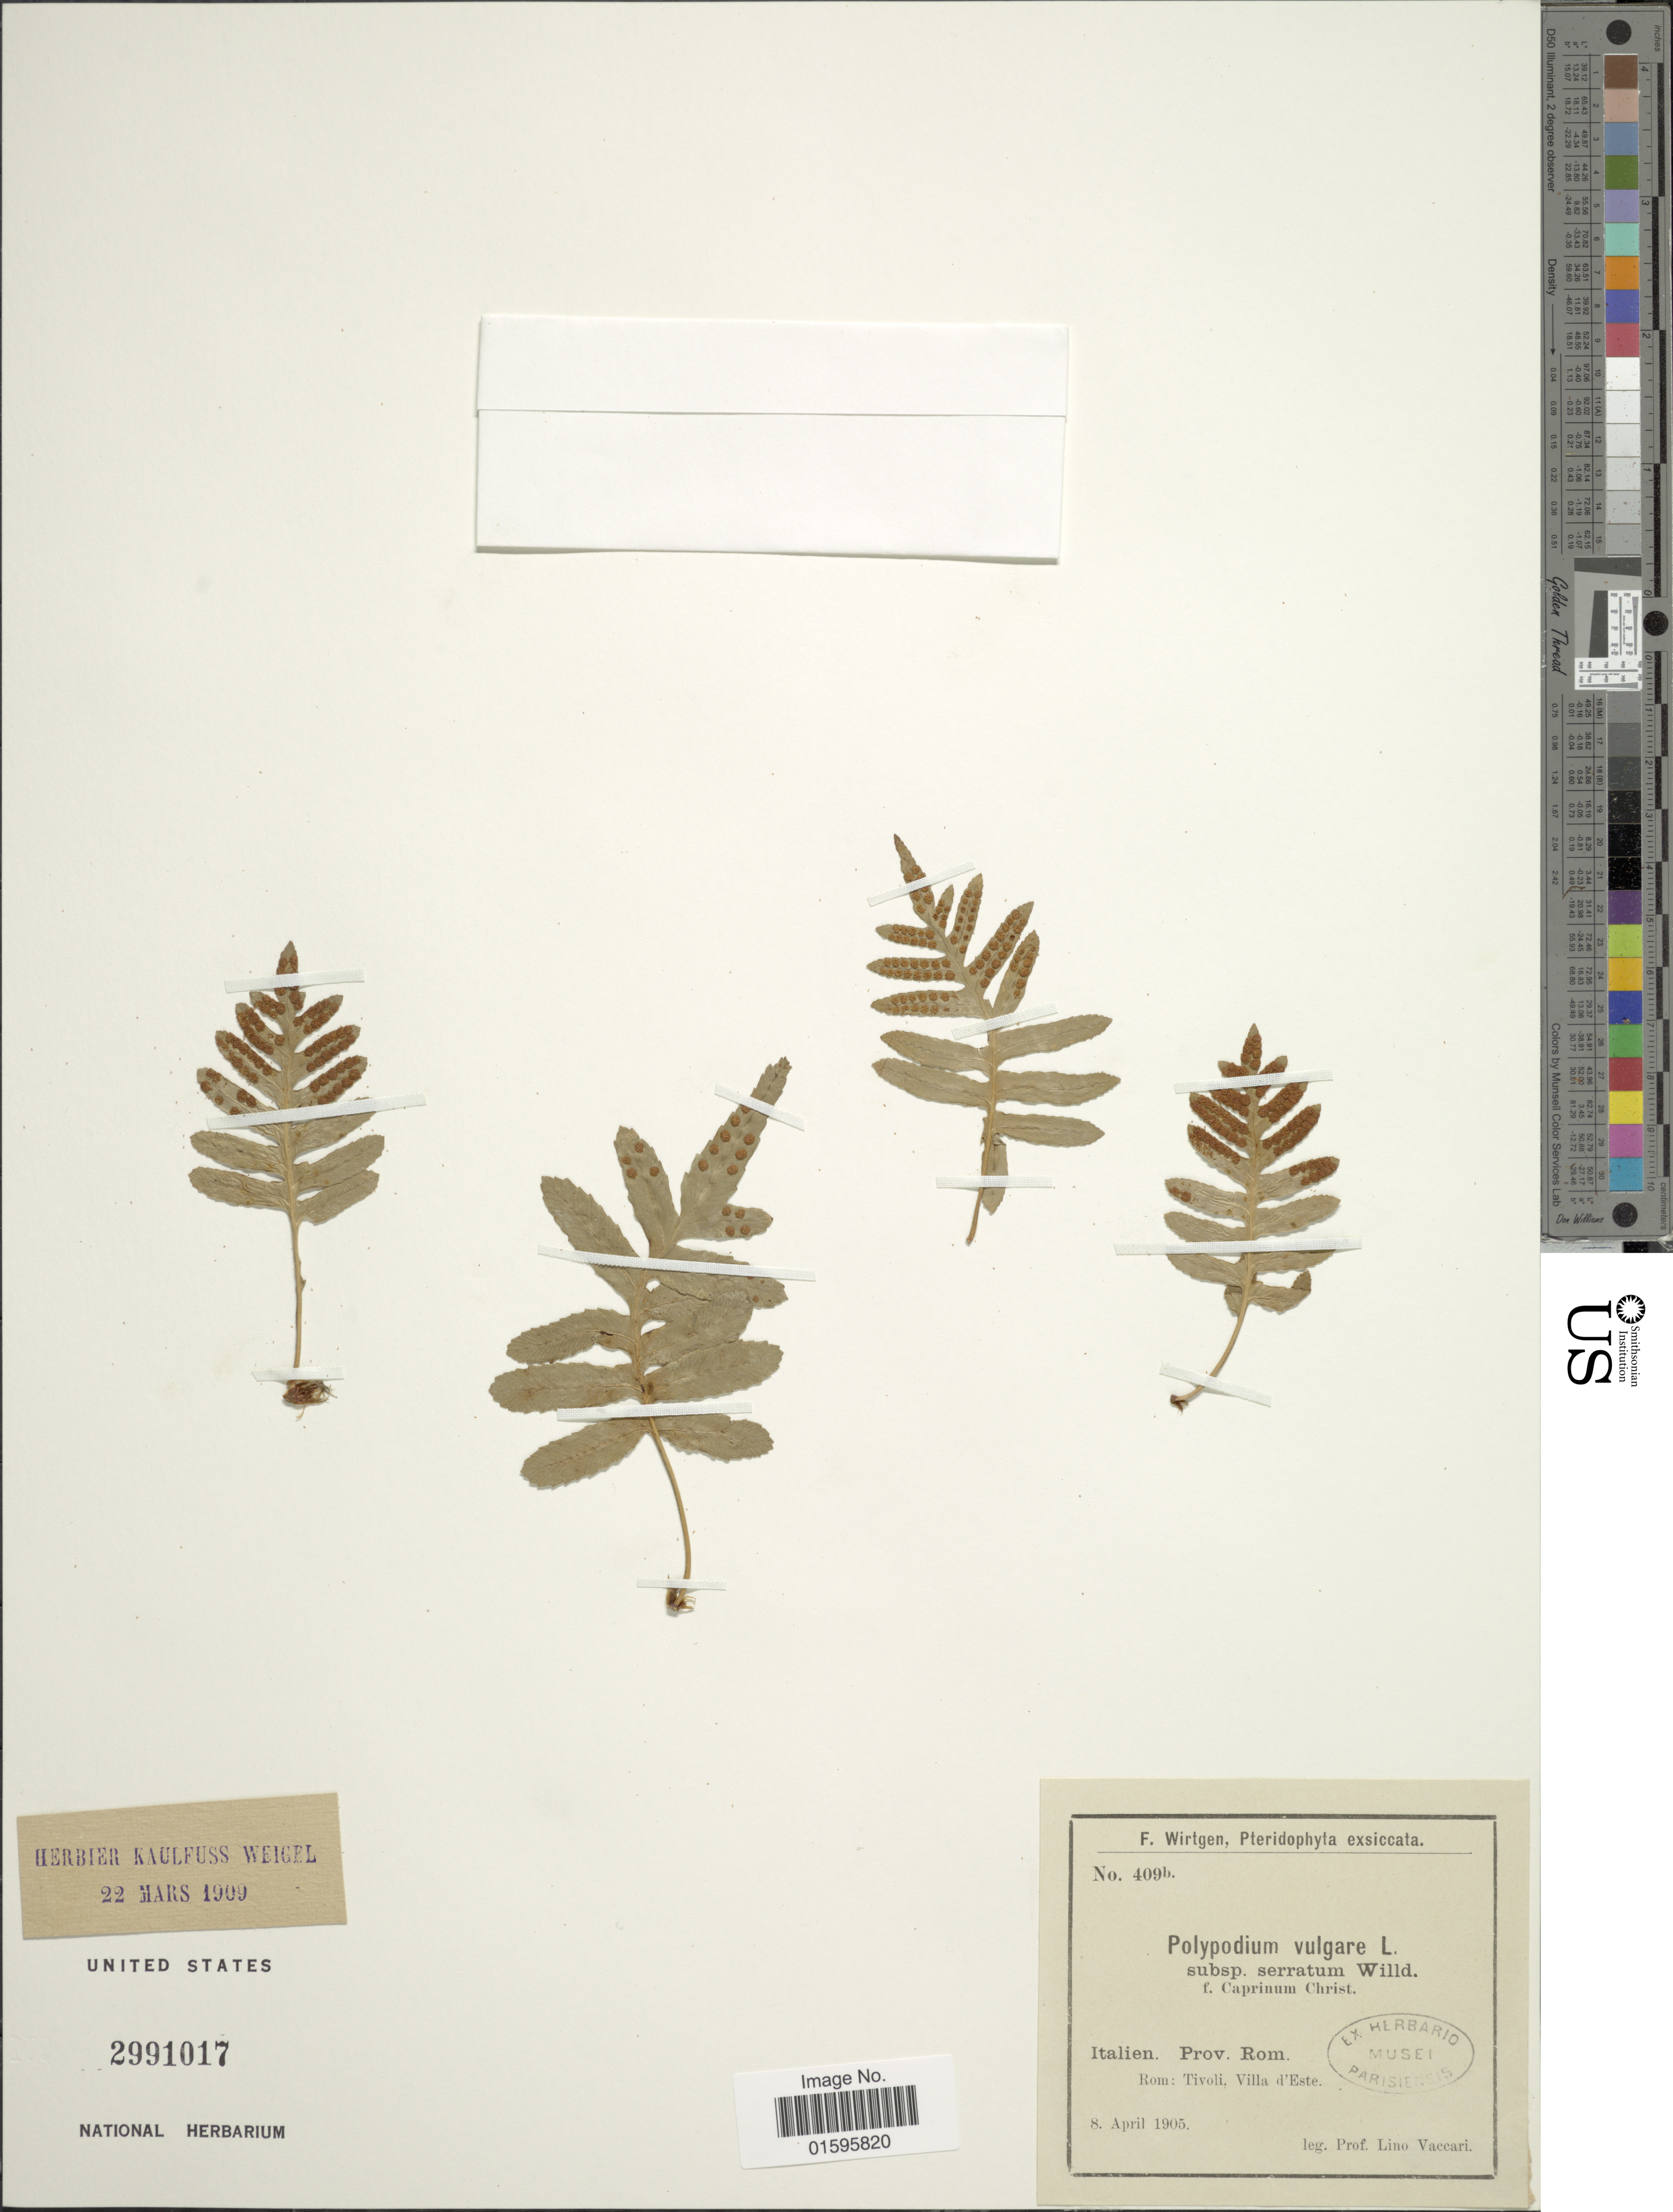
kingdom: Plantae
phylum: Tracheophyta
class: Polypodiopsida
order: Polypodiales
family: Polypodiaceae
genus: Polypodium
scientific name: Polypodium vulgare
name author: L.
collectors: L. Vaccari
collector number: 409b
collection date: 1905-04-08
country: Italy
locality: Italien, Prov. Rom., Rom: Tivoli, Villa d'Este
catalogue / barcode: US 2991017